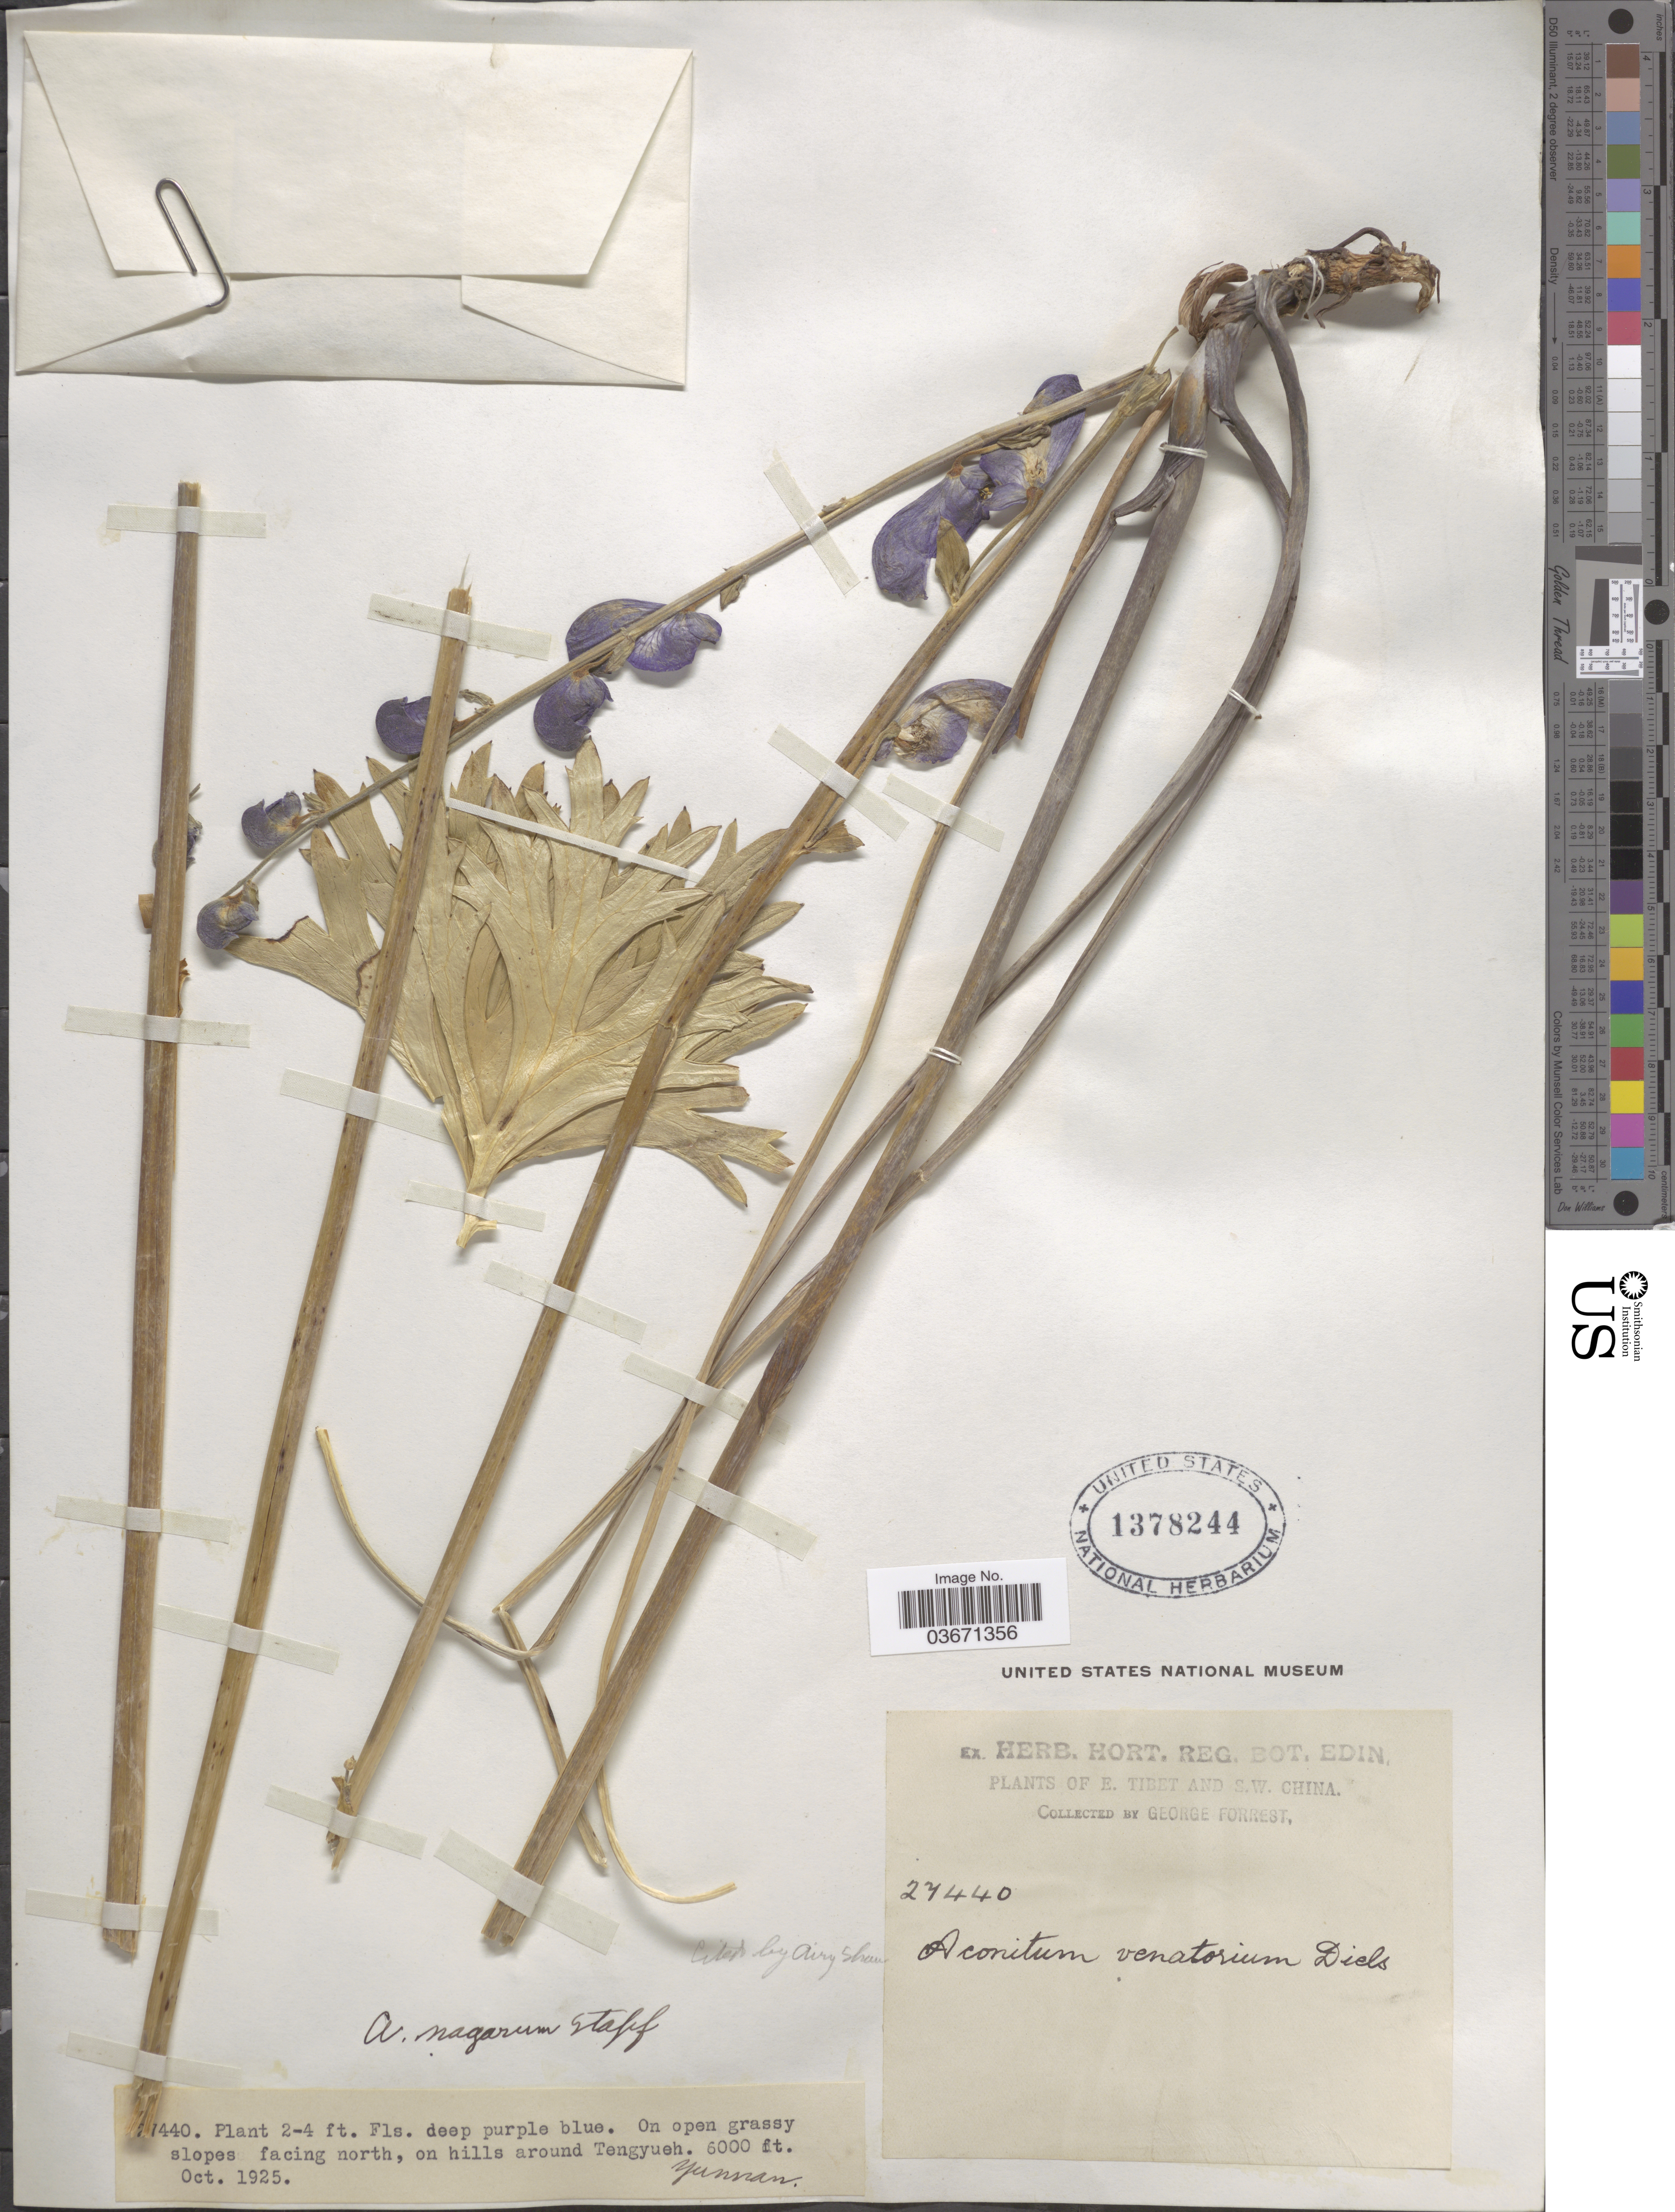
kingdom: Plantae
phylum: Tracheophyta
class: Magnoliopsida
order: Ranunculales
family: Ranunculaceae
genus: Aconitum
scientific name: Aconitum nagarum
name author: Stapf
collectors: G. Forrest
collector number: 27440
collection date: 1925-10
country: China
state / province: Yunnan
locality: On hills around Tengyueh. S.W. China.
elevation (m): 1829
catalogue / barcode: US 1378244